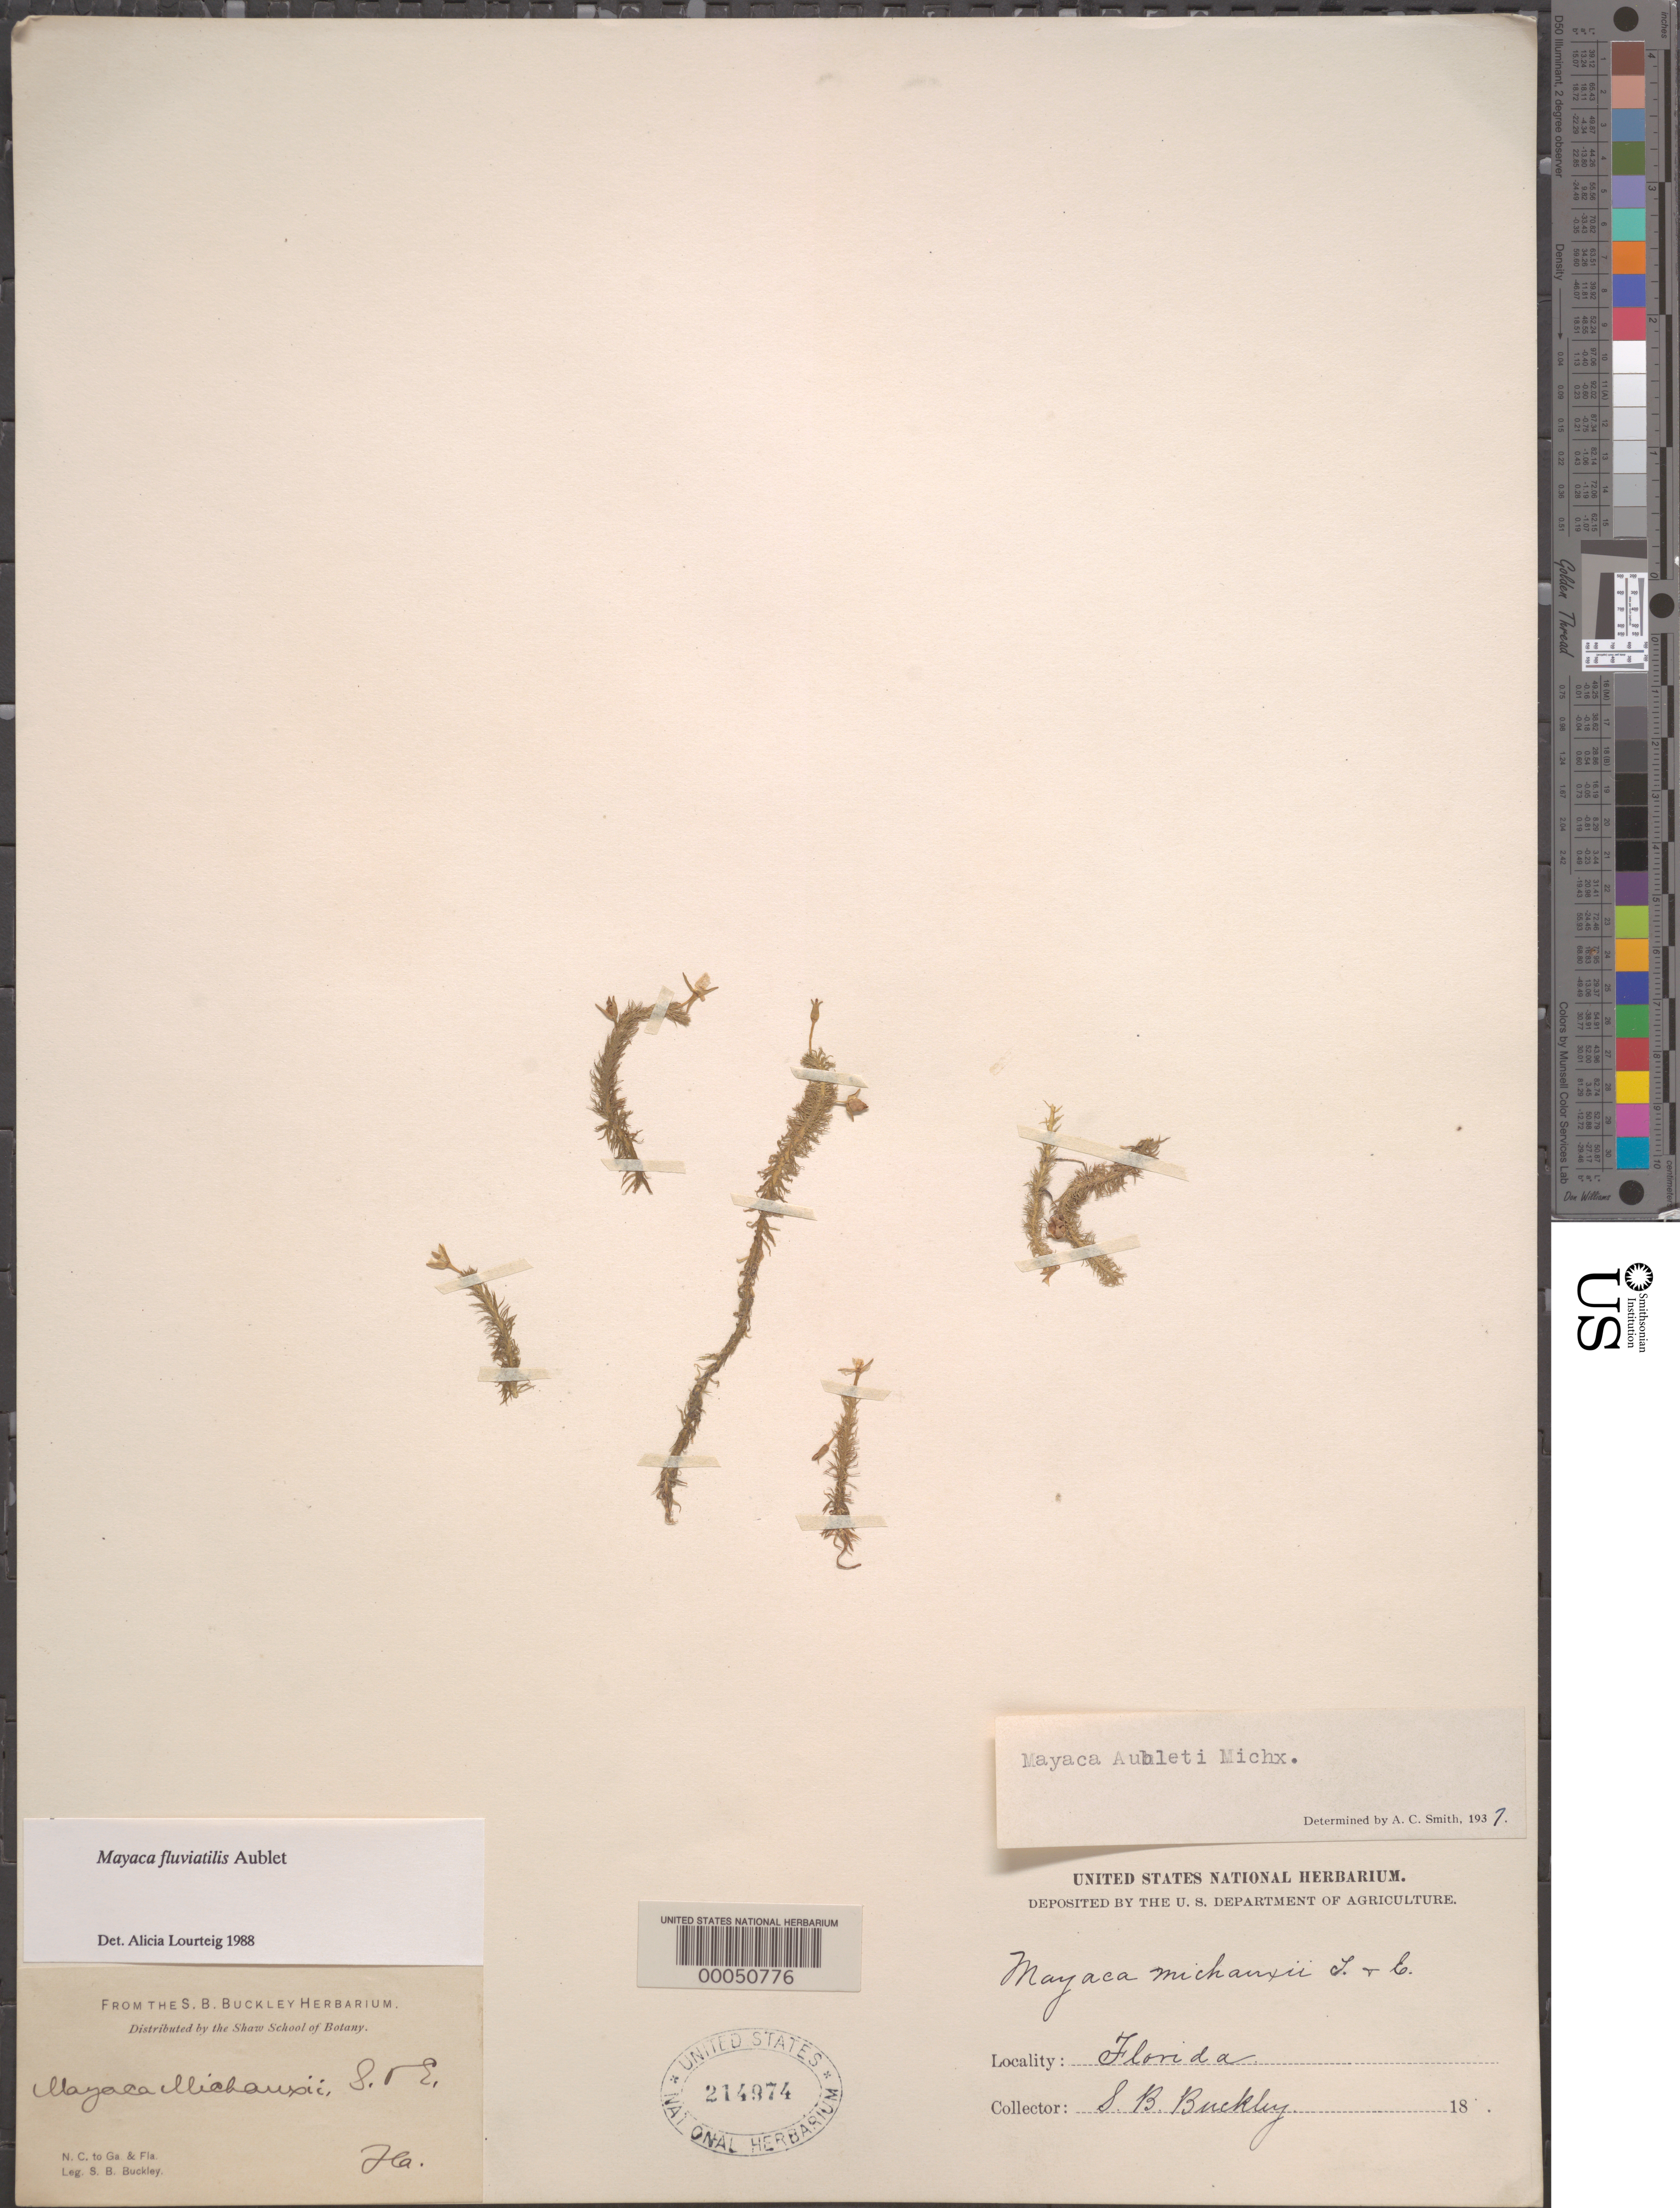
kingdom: Plantae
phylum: Tracheophyta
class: Liliopsida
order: Poales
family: Mayacaceae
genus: Mayaca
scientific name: Mayaca fluviatilis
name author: Aubl.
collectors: S. B. Buckley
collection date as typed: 18--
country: United States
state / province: Florida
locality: West Florida.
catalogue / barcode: US 214974